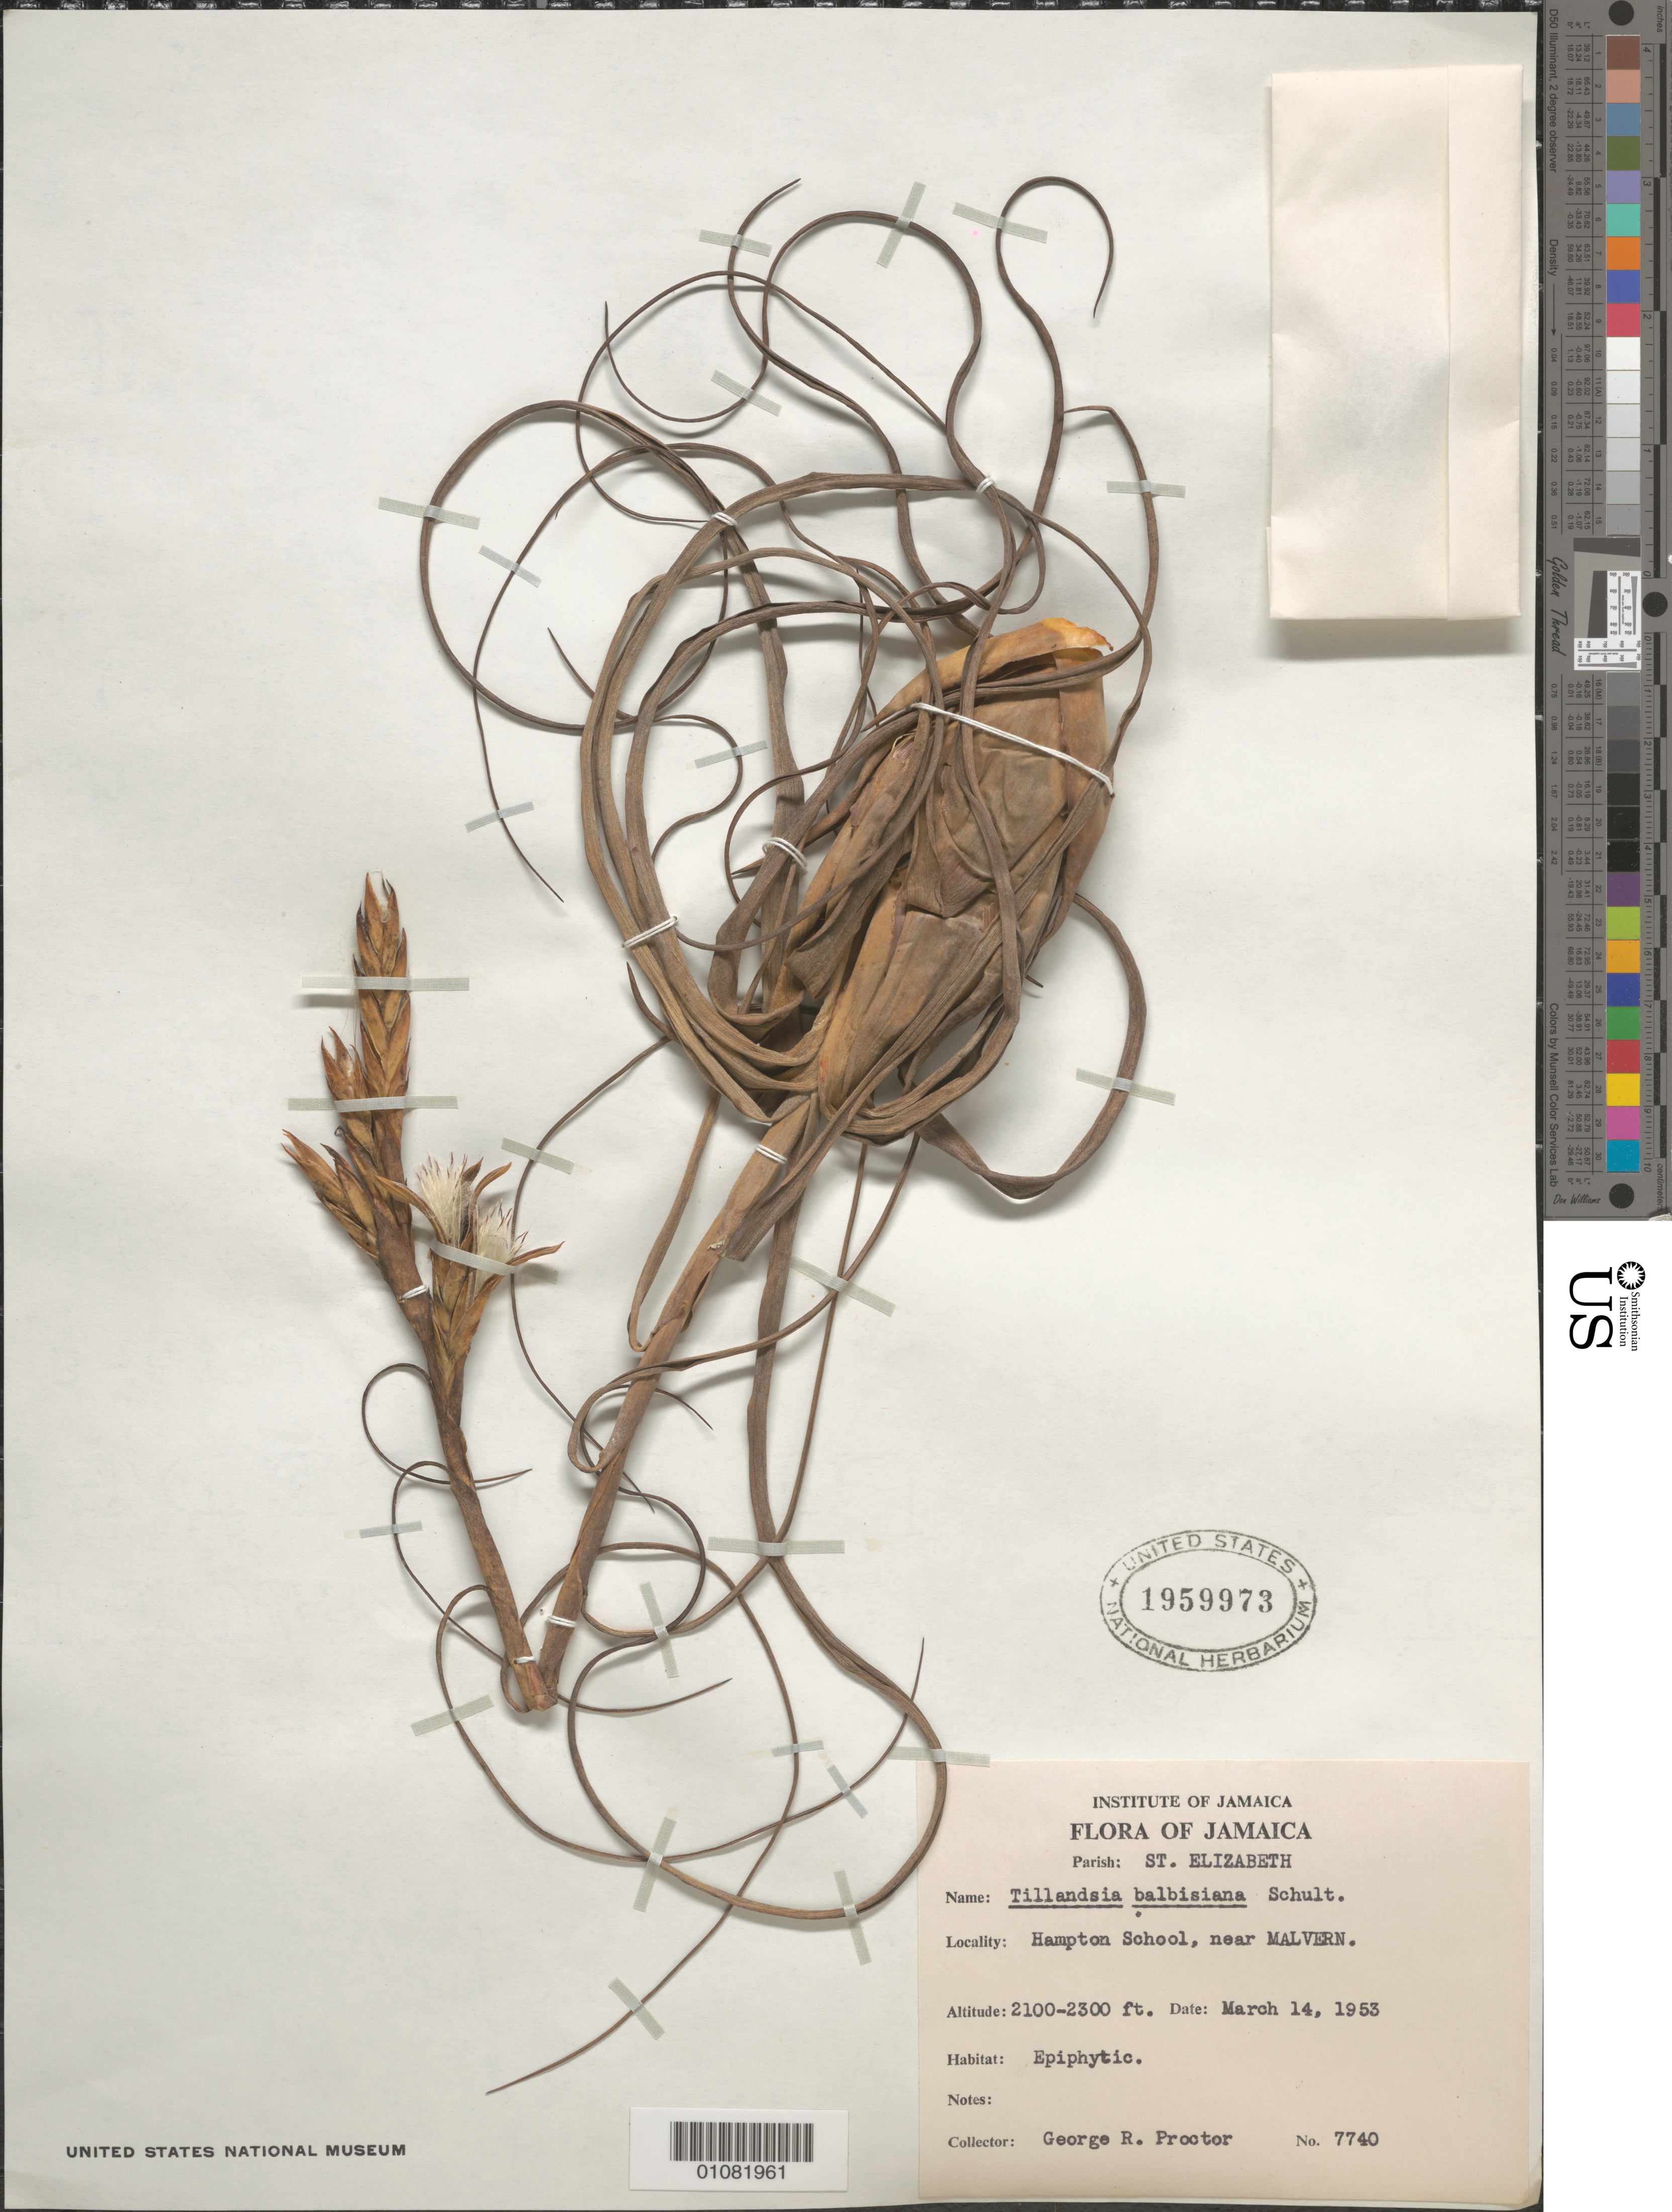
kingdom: Plantae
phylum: Tracheophyta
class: Liliopsida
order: Poales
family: Bromeliaceae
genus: Tillandsia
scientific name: Tillandsia balbisiana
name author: Schult. f.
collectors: G. R. Proctor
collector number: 7740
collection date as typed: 14 Mar 1953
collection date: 1953-03-14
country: Jamaica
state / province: Saint Elizabeth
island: Jamaica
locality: Hampton School, near Malvern.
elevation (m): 640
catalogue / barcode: US 1959973